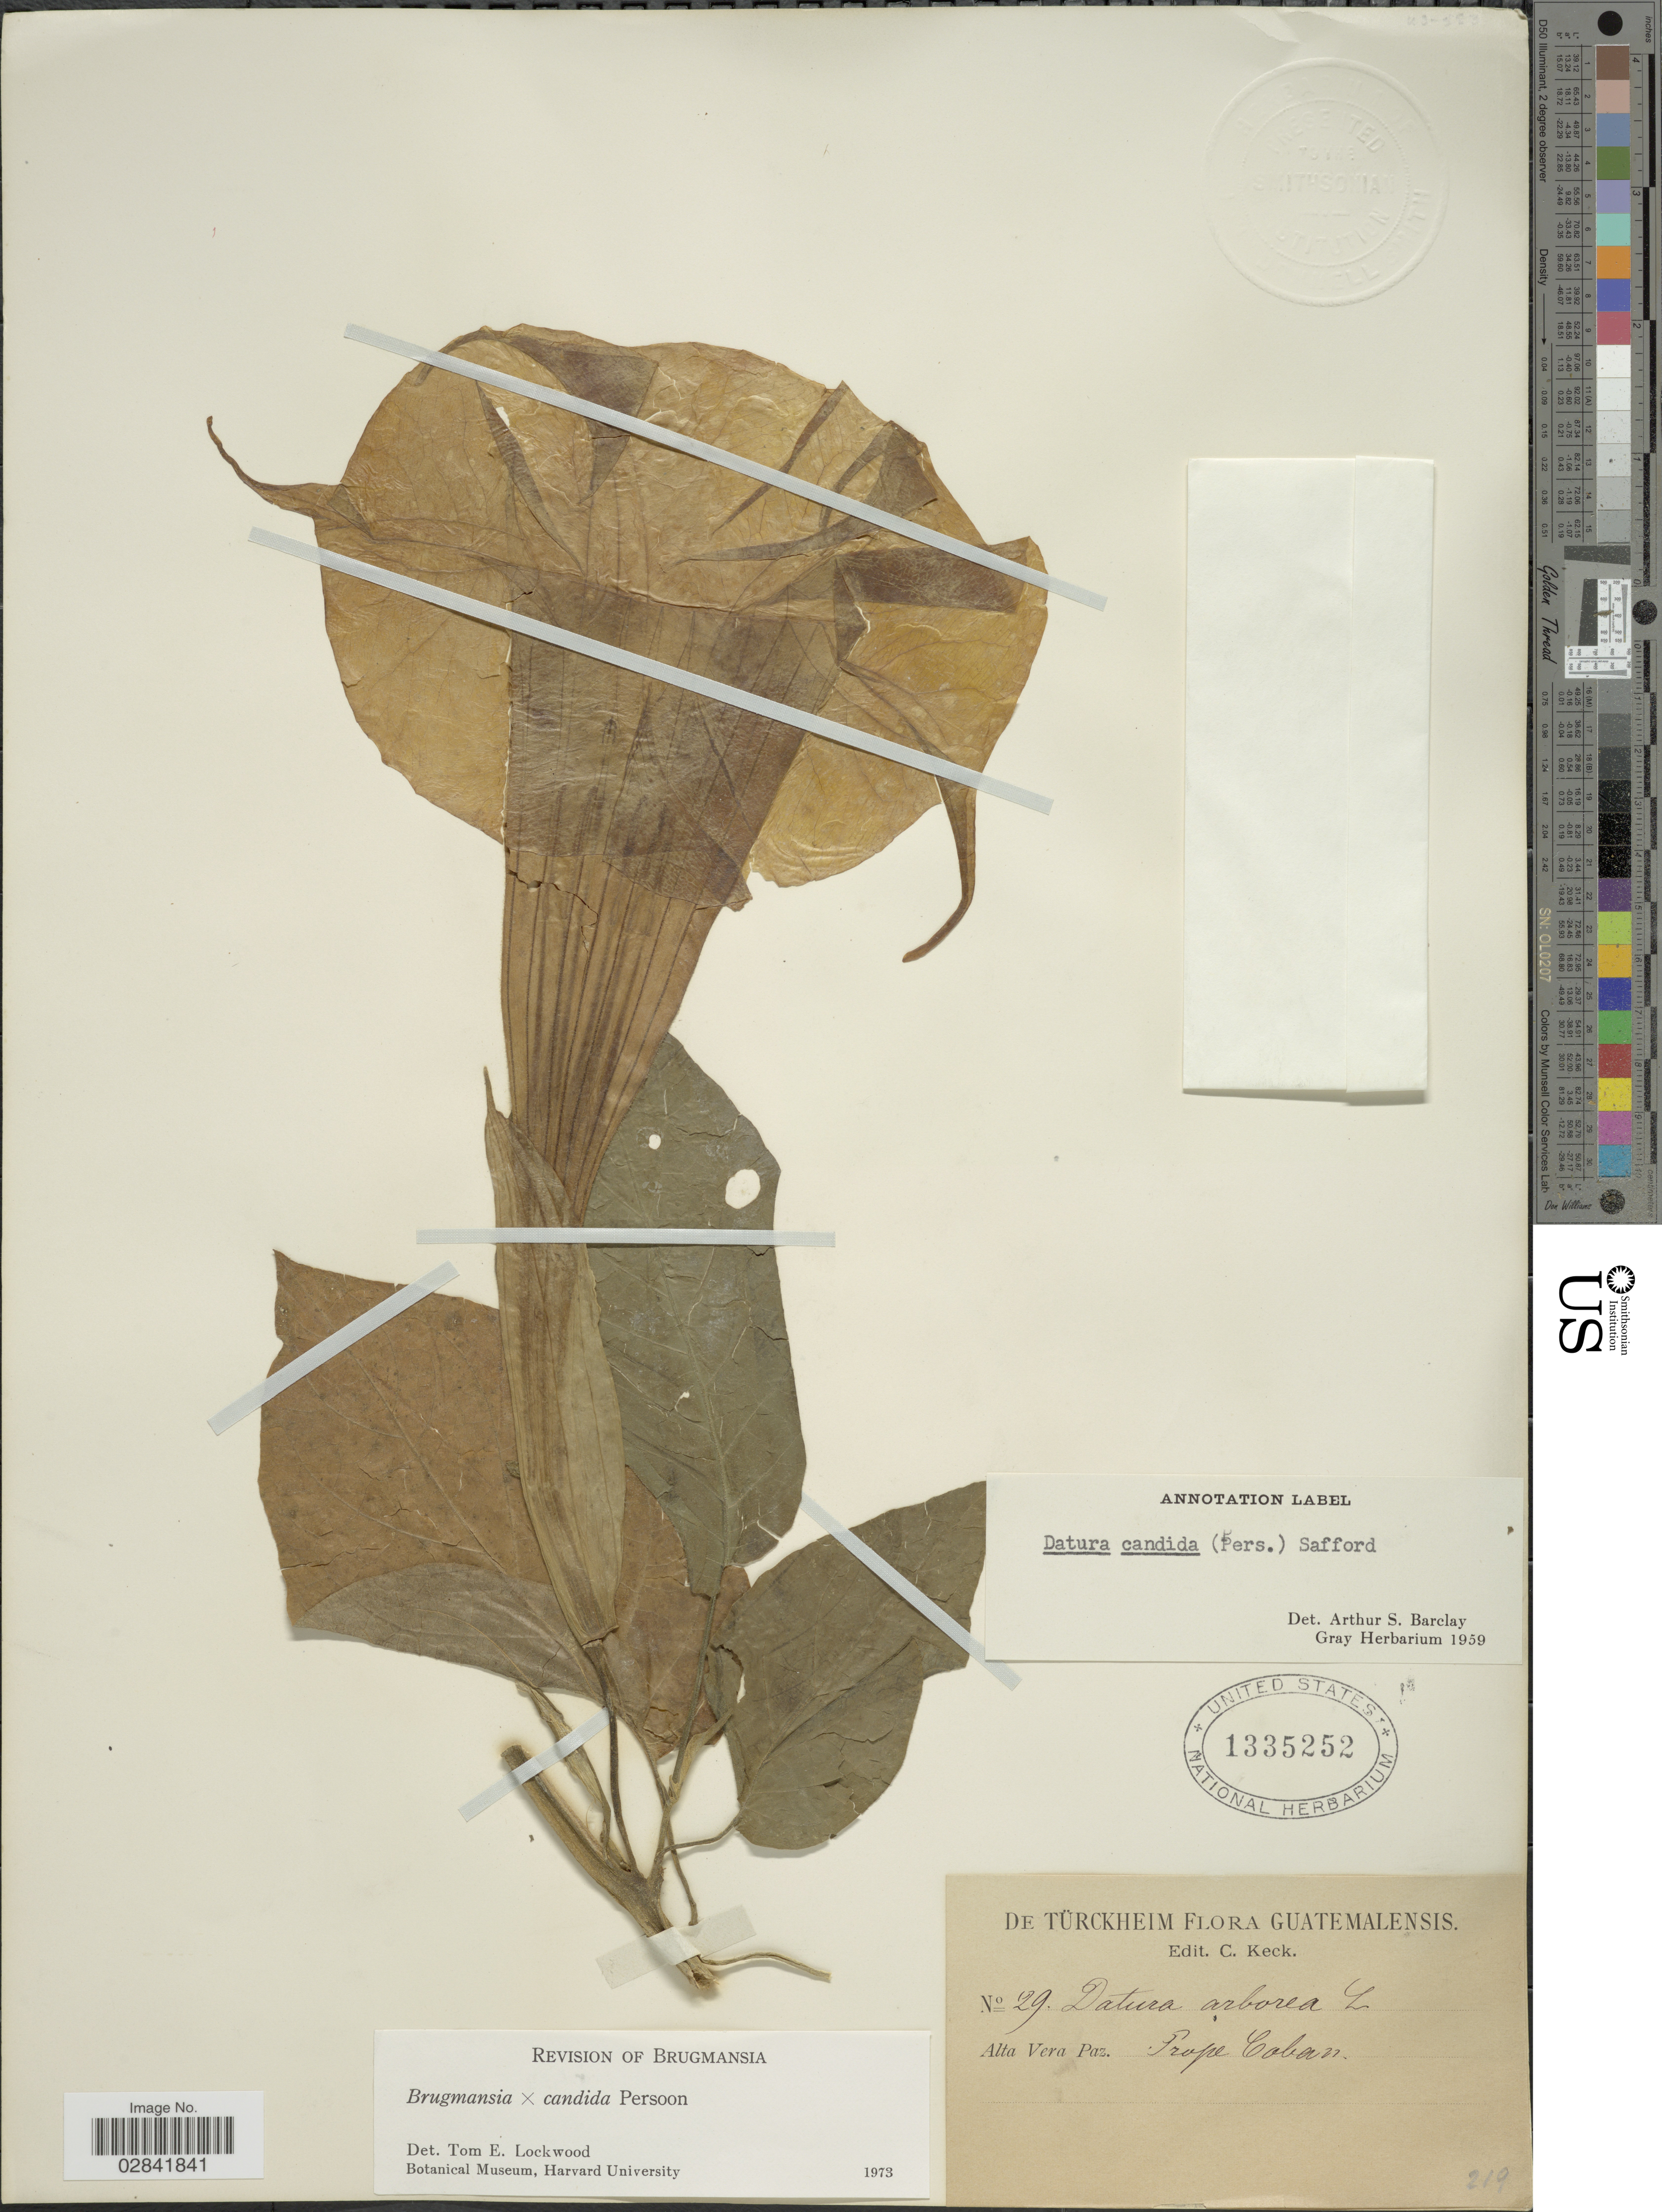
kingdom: Plantae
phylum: Tracheophyta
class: Magnoliopsida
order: Solanales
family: Solanaceae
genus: Brugmansia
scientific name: Brugmansia x candida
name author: Pers.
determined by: Lockwood, T. E.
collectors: -. De Türckheim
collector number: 29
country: Guatemala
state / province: Alta Verapaz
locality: Alta Vera Paz. Prope Coban.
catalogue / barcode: US 1335252